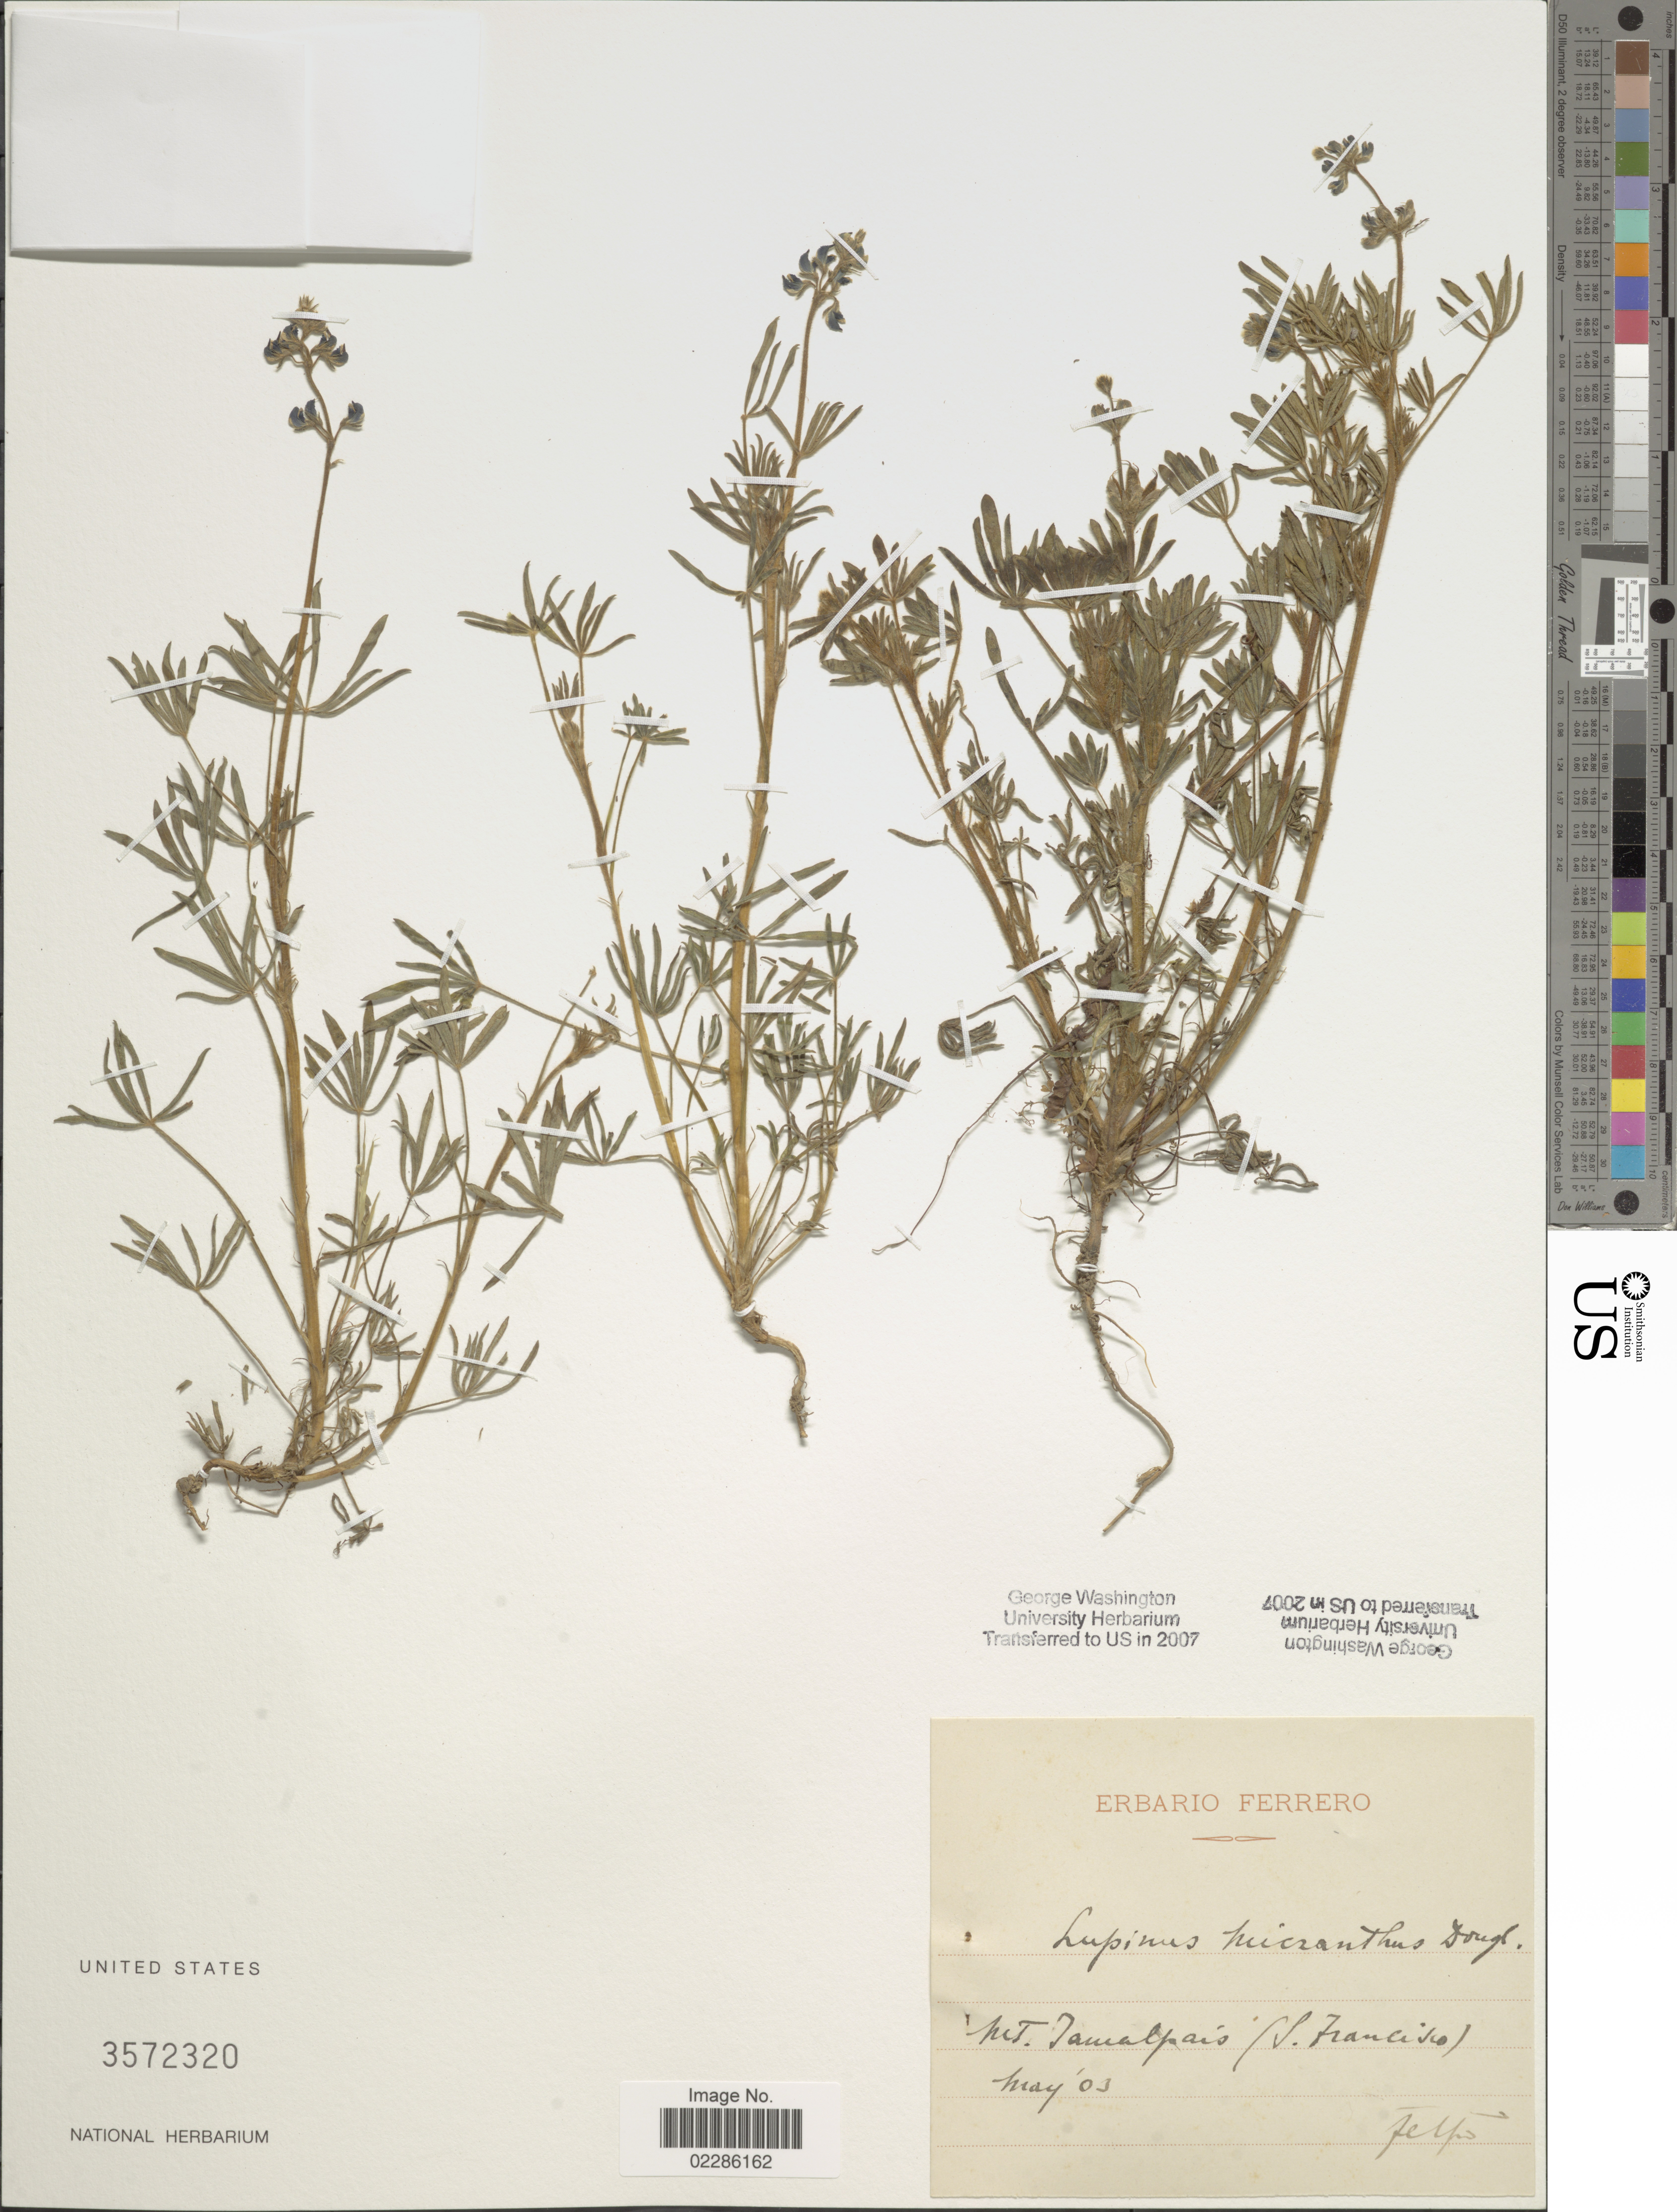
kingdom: Plantae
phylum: Tracheophyta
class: Magnoliopsida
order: Fabales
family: Fabaceae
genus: Lupinus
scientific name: Lupinus micranthus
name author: Douglas ex Lindl.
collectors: ex herb. Ferrero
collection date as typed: Transcribed d/m/y: /5/3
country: United States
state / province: California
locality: Mt Tamalpais (S. Francisco)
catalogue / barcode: US 3572320